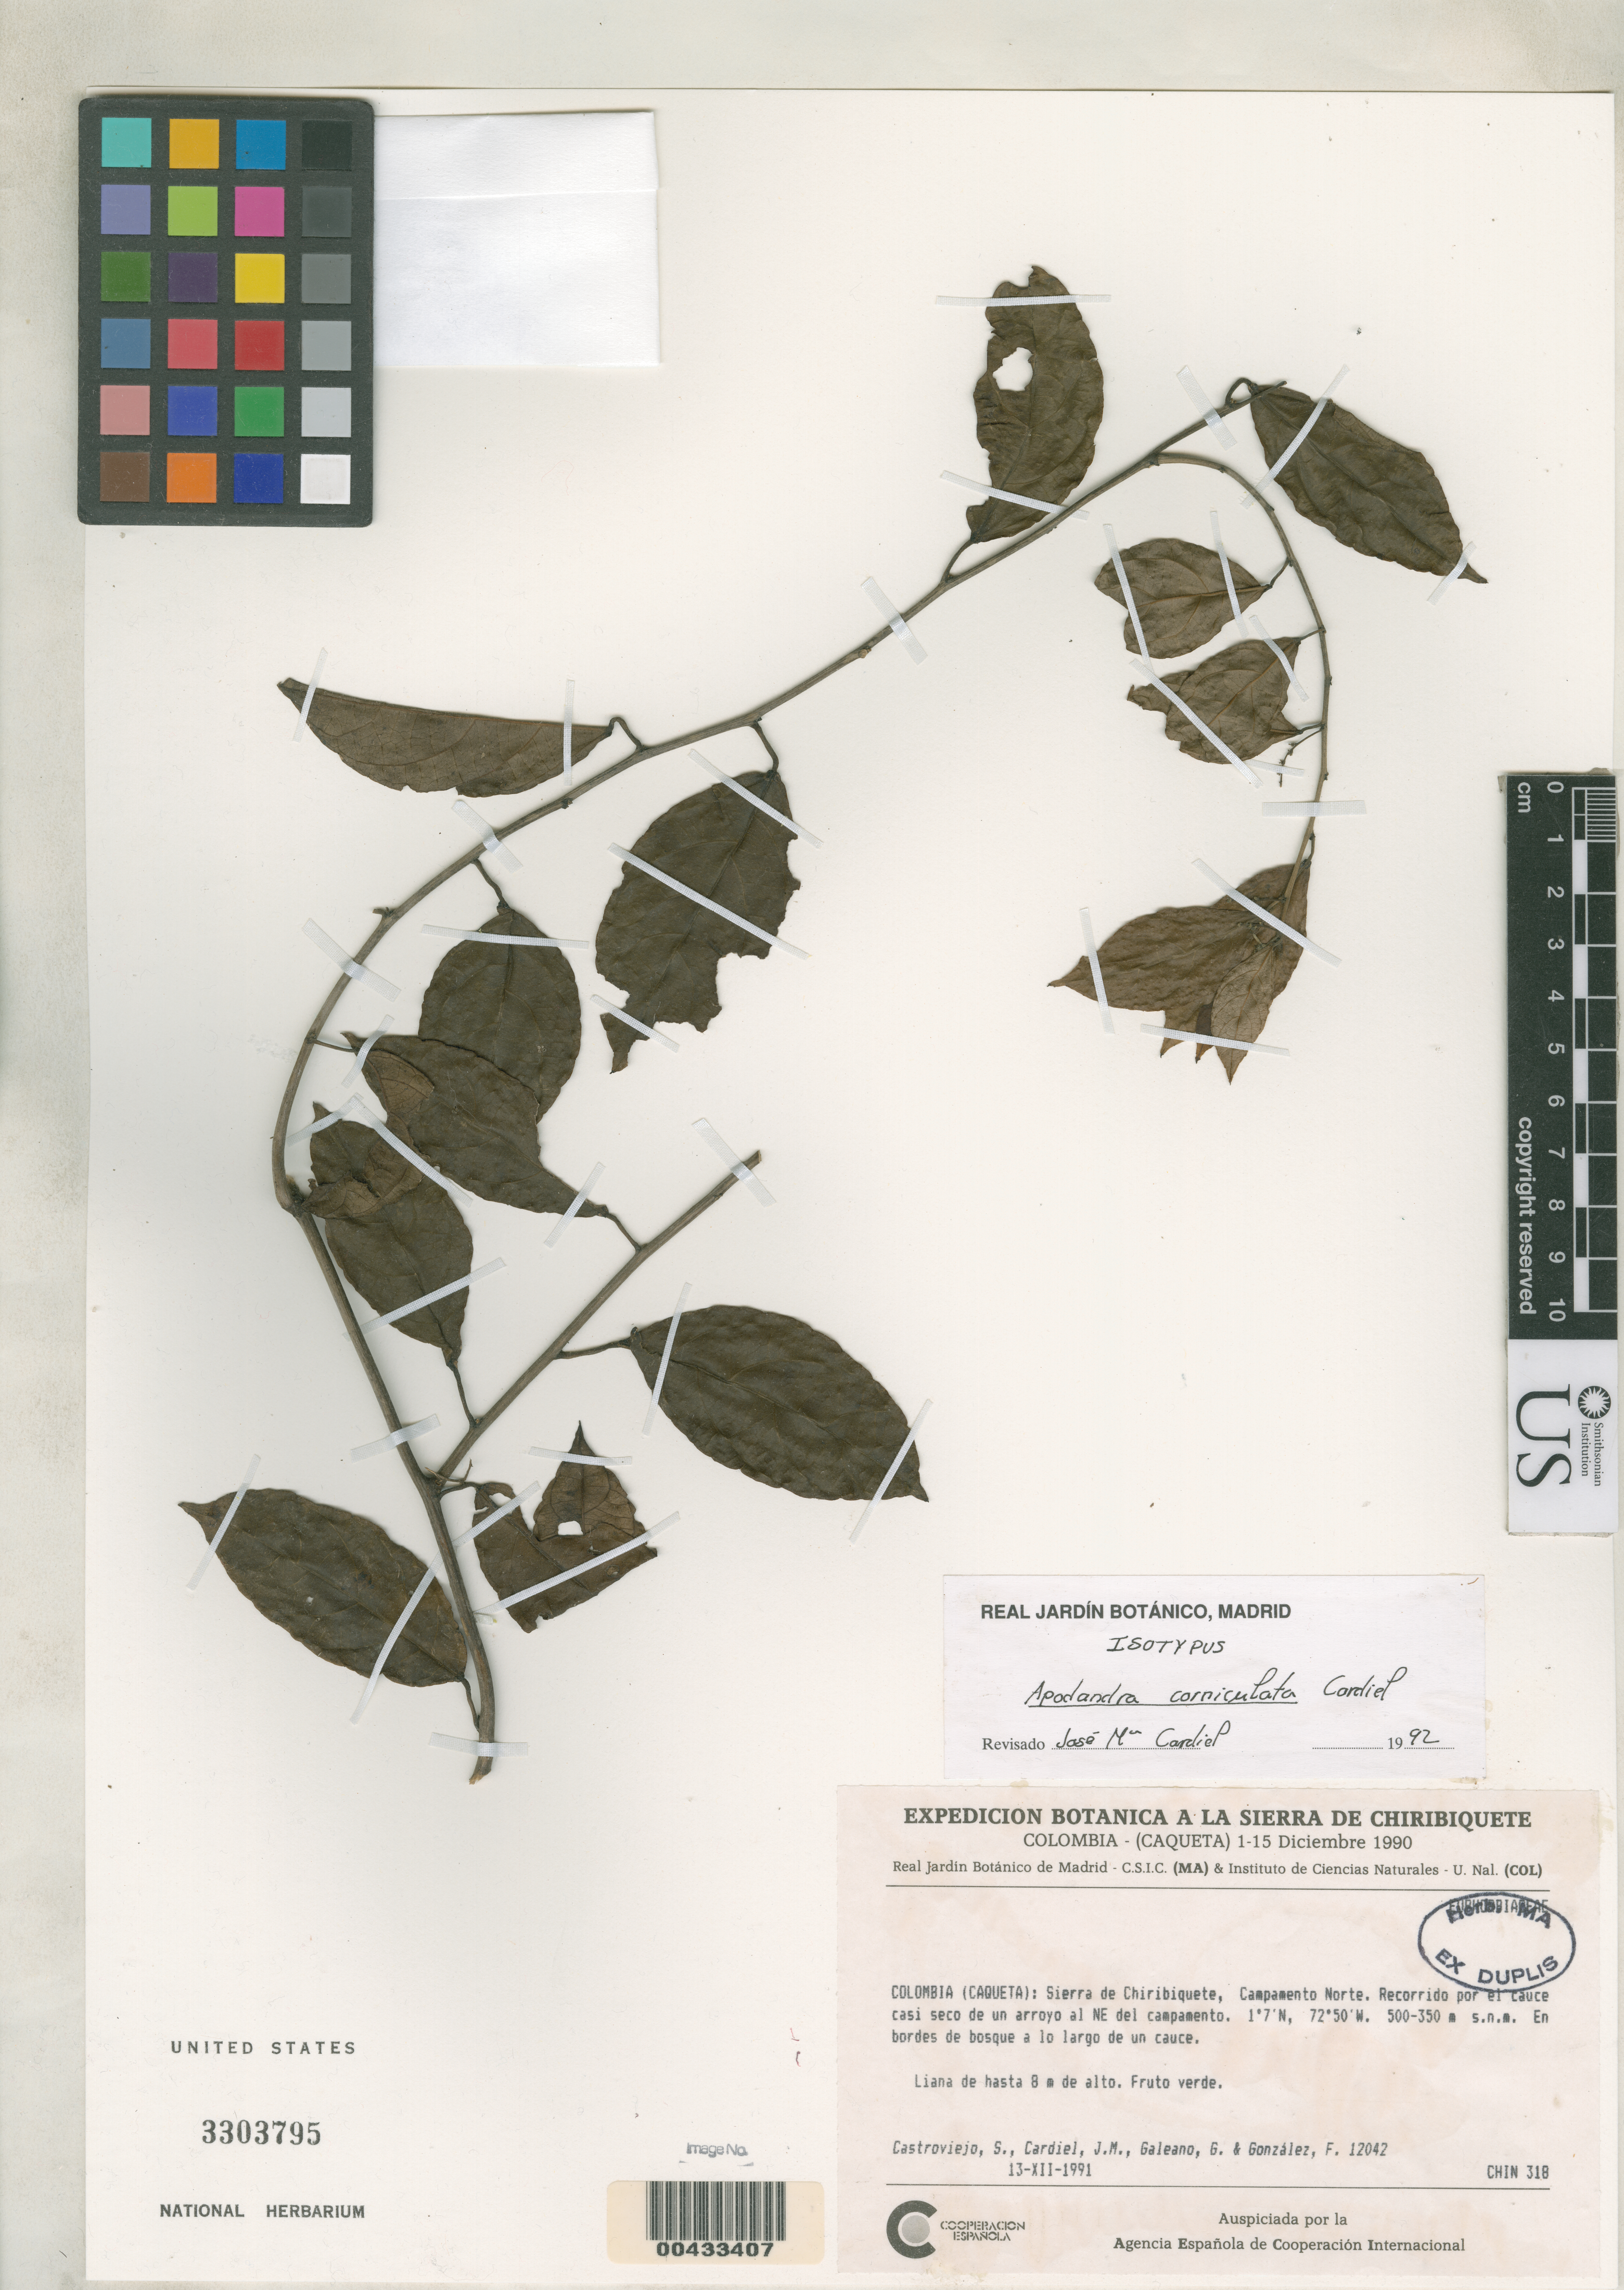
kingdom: Plantae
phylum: Tracheophyta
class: Magnoliopsida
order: Malpighiales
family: Euphorbiaceae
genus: Apodandra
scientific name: Apodandra corniculata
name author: Cardiel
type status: Isotype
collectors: S. Castroviejo, J. Cardiel, G. A. Galeano & F. Gonzalez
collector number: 12042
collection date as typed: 13 Dec 1991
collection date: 1991-12-13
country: Colombia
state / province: Caquetá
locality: Sierra de Chiribiquete, Campamento Norte, recorrido por El Cauce de Cassi Seco de un Arroyo al NEdel Campamento.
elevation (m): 350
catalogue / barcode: US 3303795